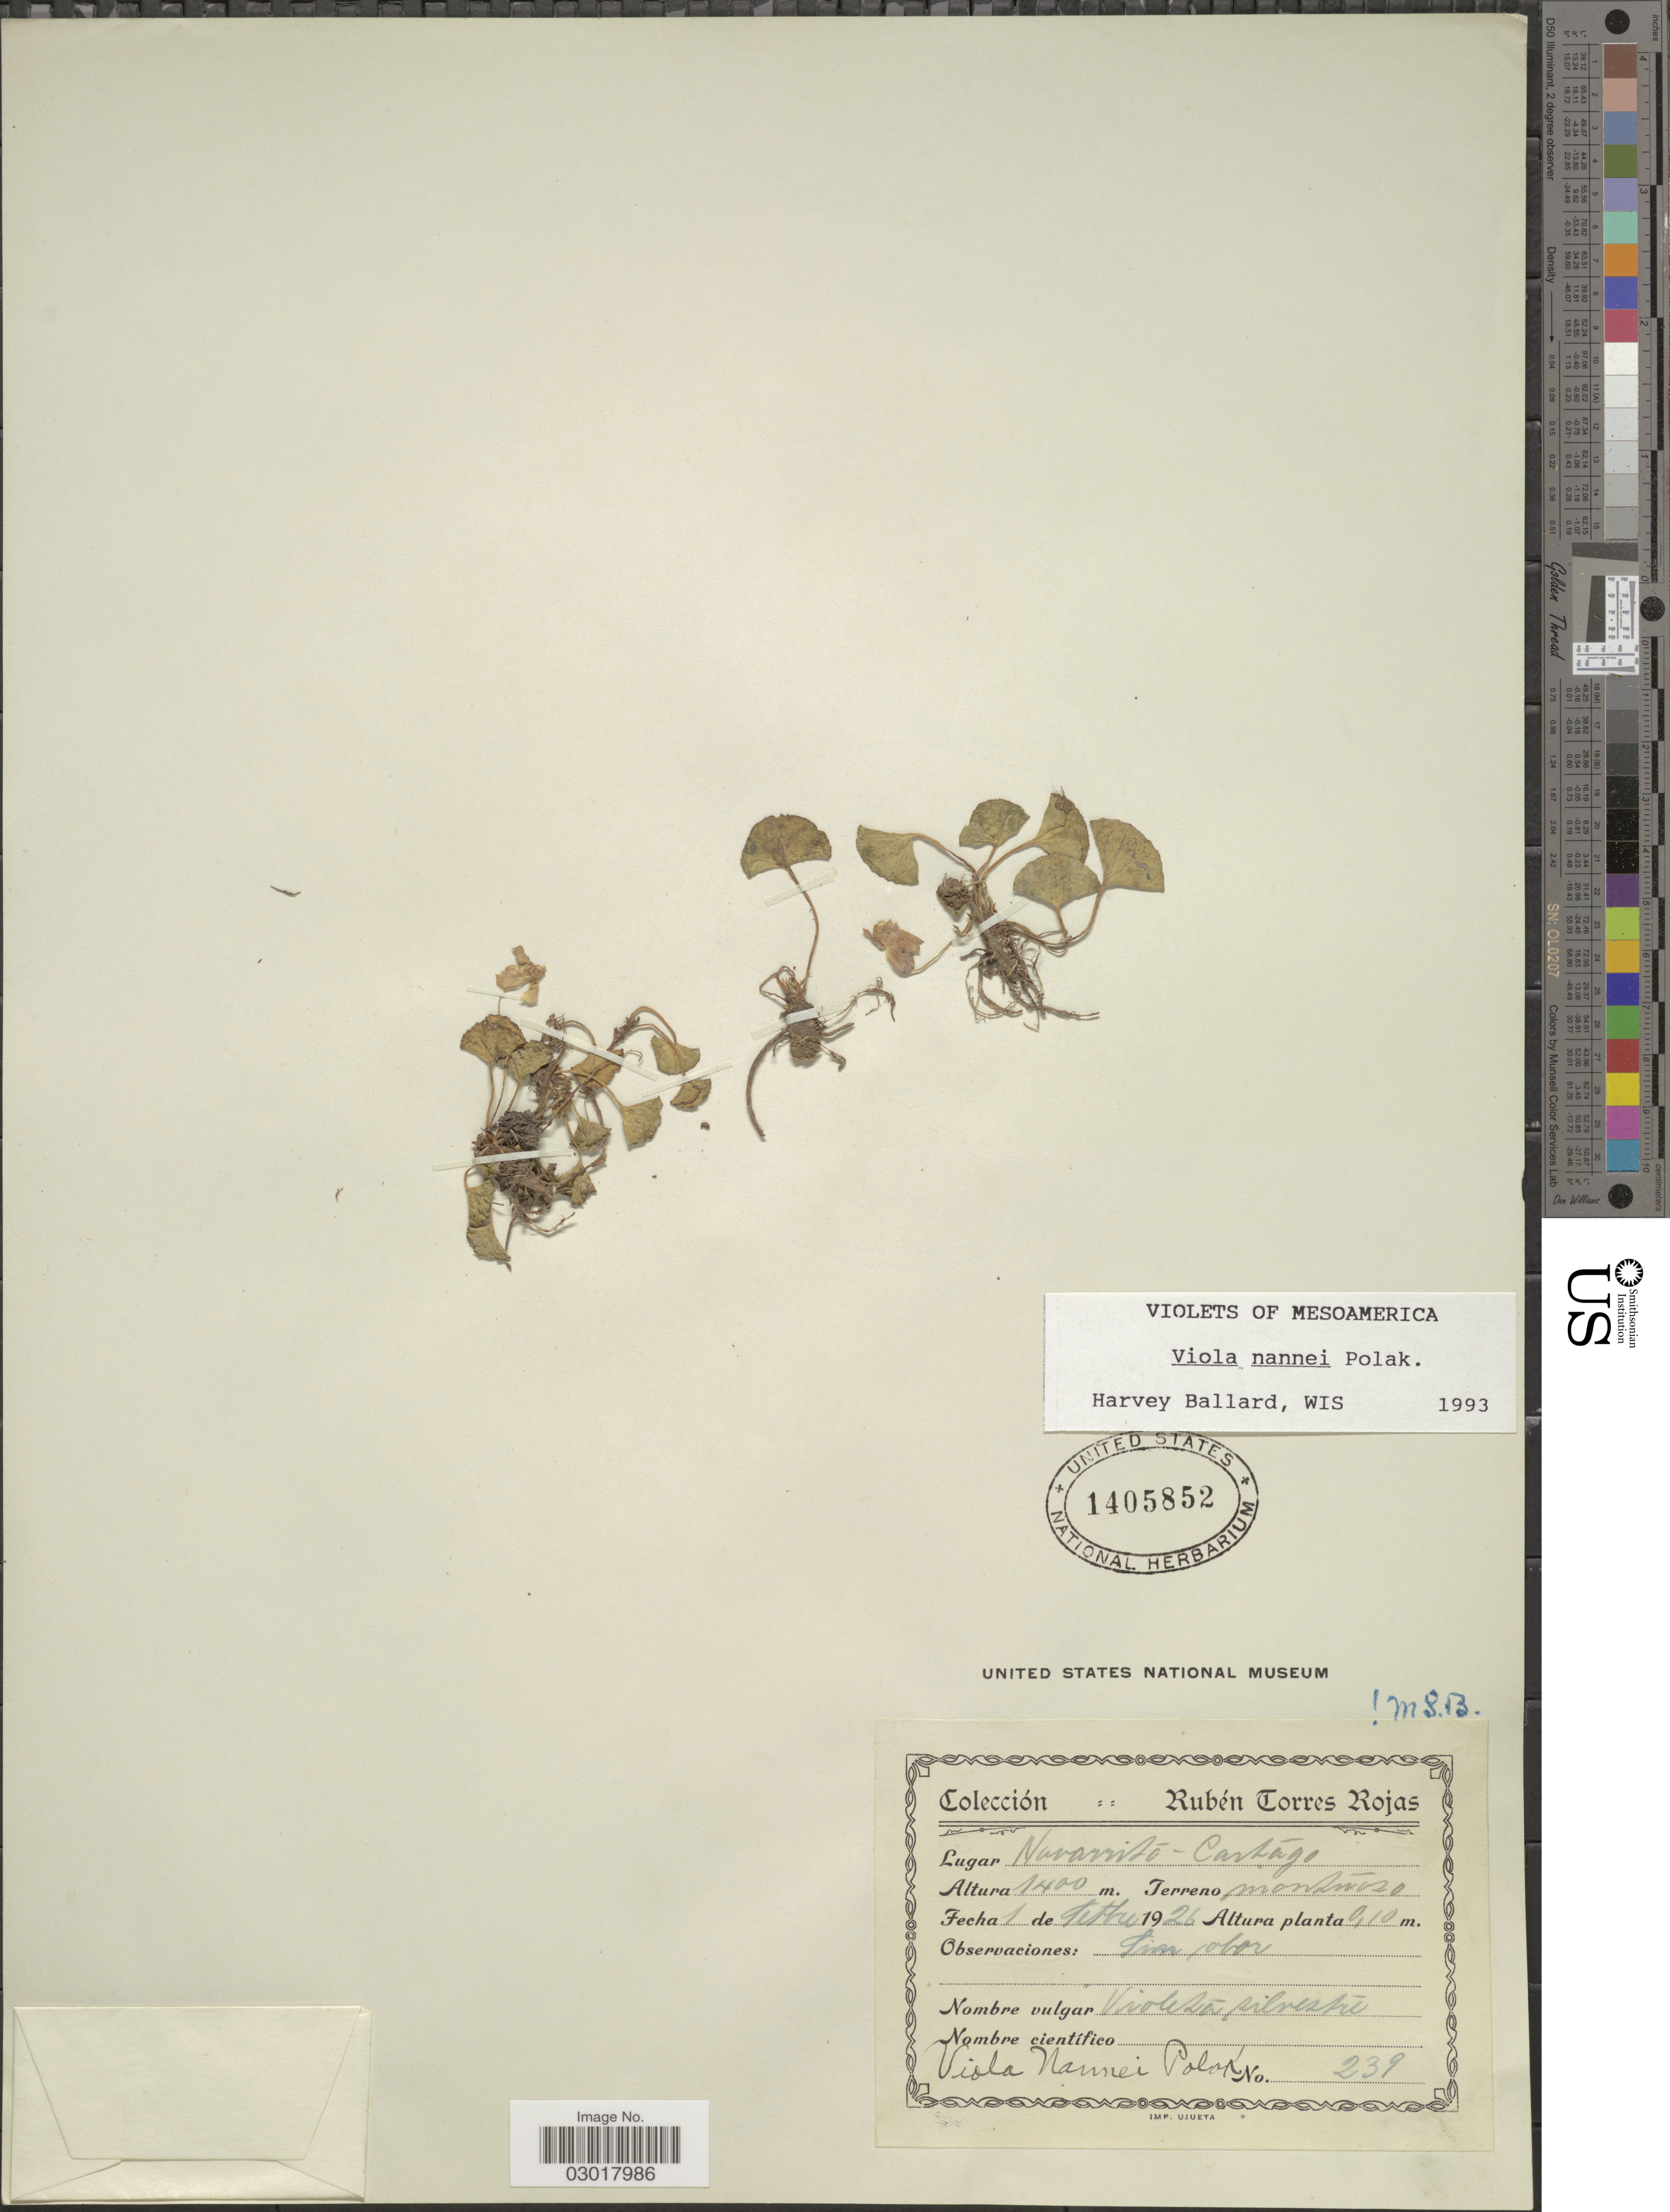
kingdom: Plantae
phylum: Tracheophyta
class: Magnoliopsida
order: Malpighiales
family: Violaceae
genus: Viola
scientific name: Viola nannei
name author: Polák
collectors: R. Torres Rojas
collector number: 239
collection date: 1926-09-01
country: Costa Rica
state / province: Cartago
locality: Navarrito.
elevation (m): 1400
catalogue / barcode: US 1405852